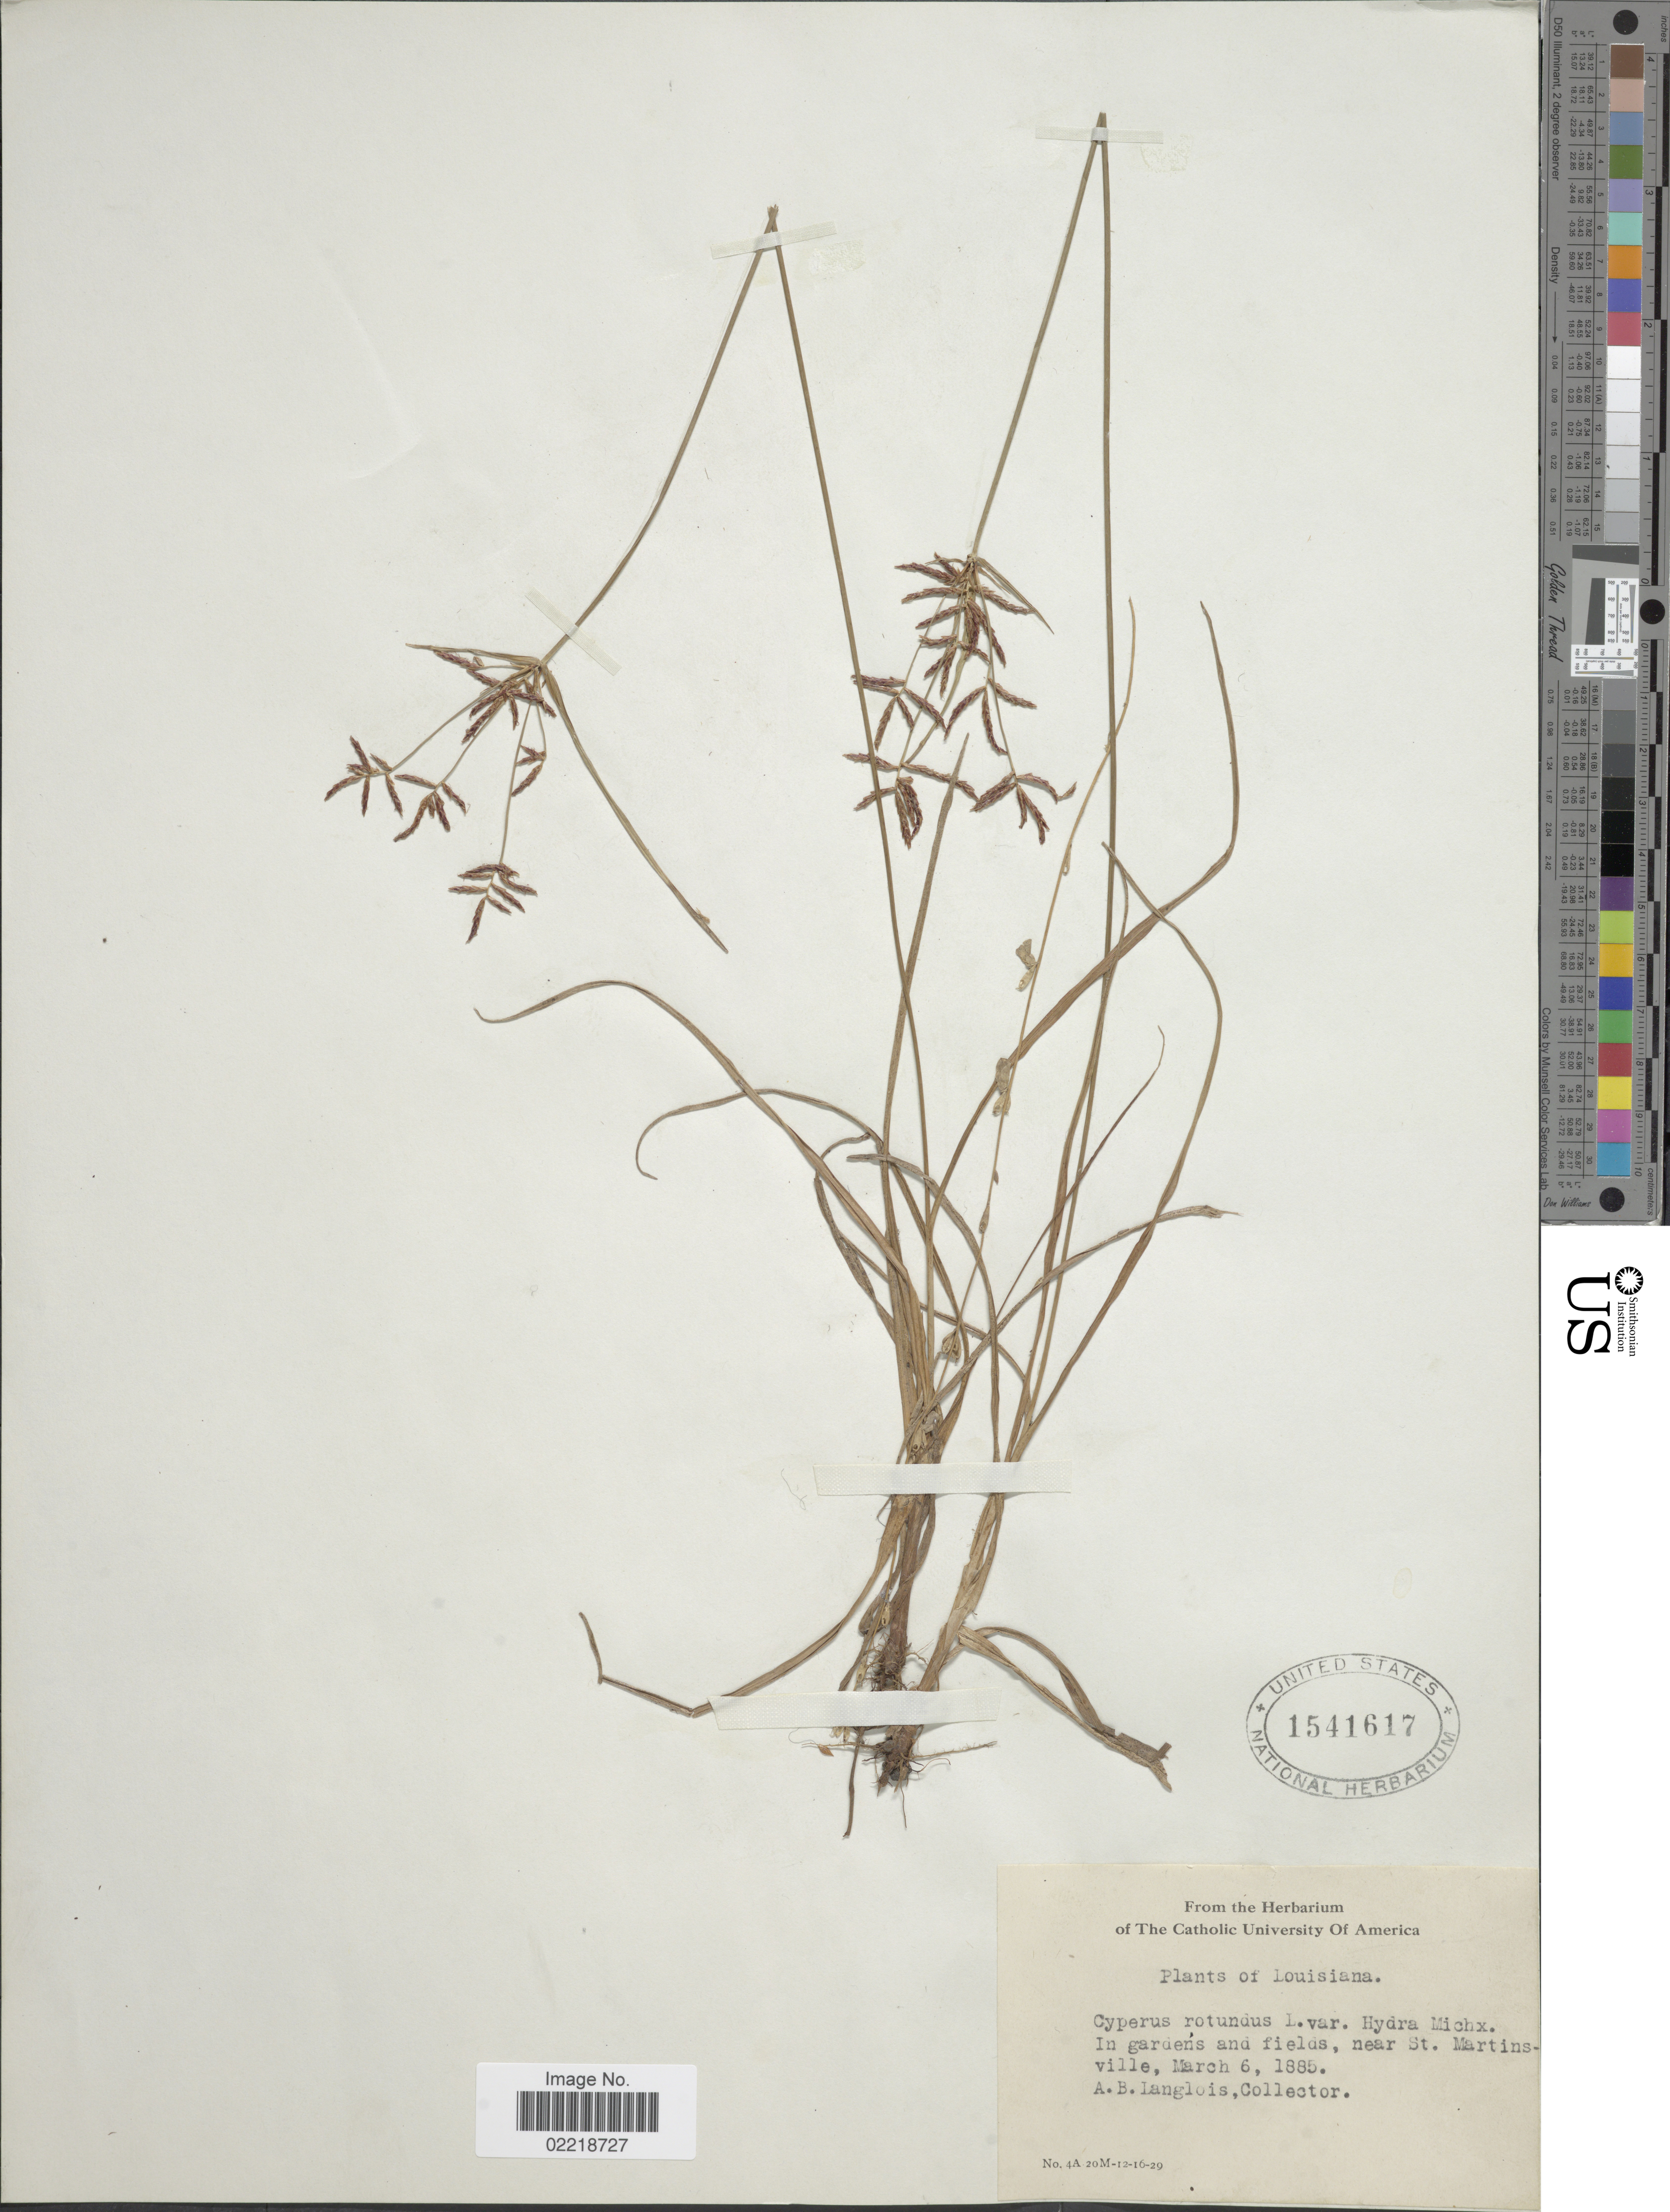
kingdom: Plantae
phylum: Tracheophyta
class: Liliopsida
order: Poales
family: Cyperaceae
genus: Cyperus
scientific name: Cyperus rotundus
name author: L.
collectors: A. Langlois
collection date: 1885-03-06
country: United States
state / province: Louisiana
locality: Near St. Martinsville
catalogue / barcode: US 1541617